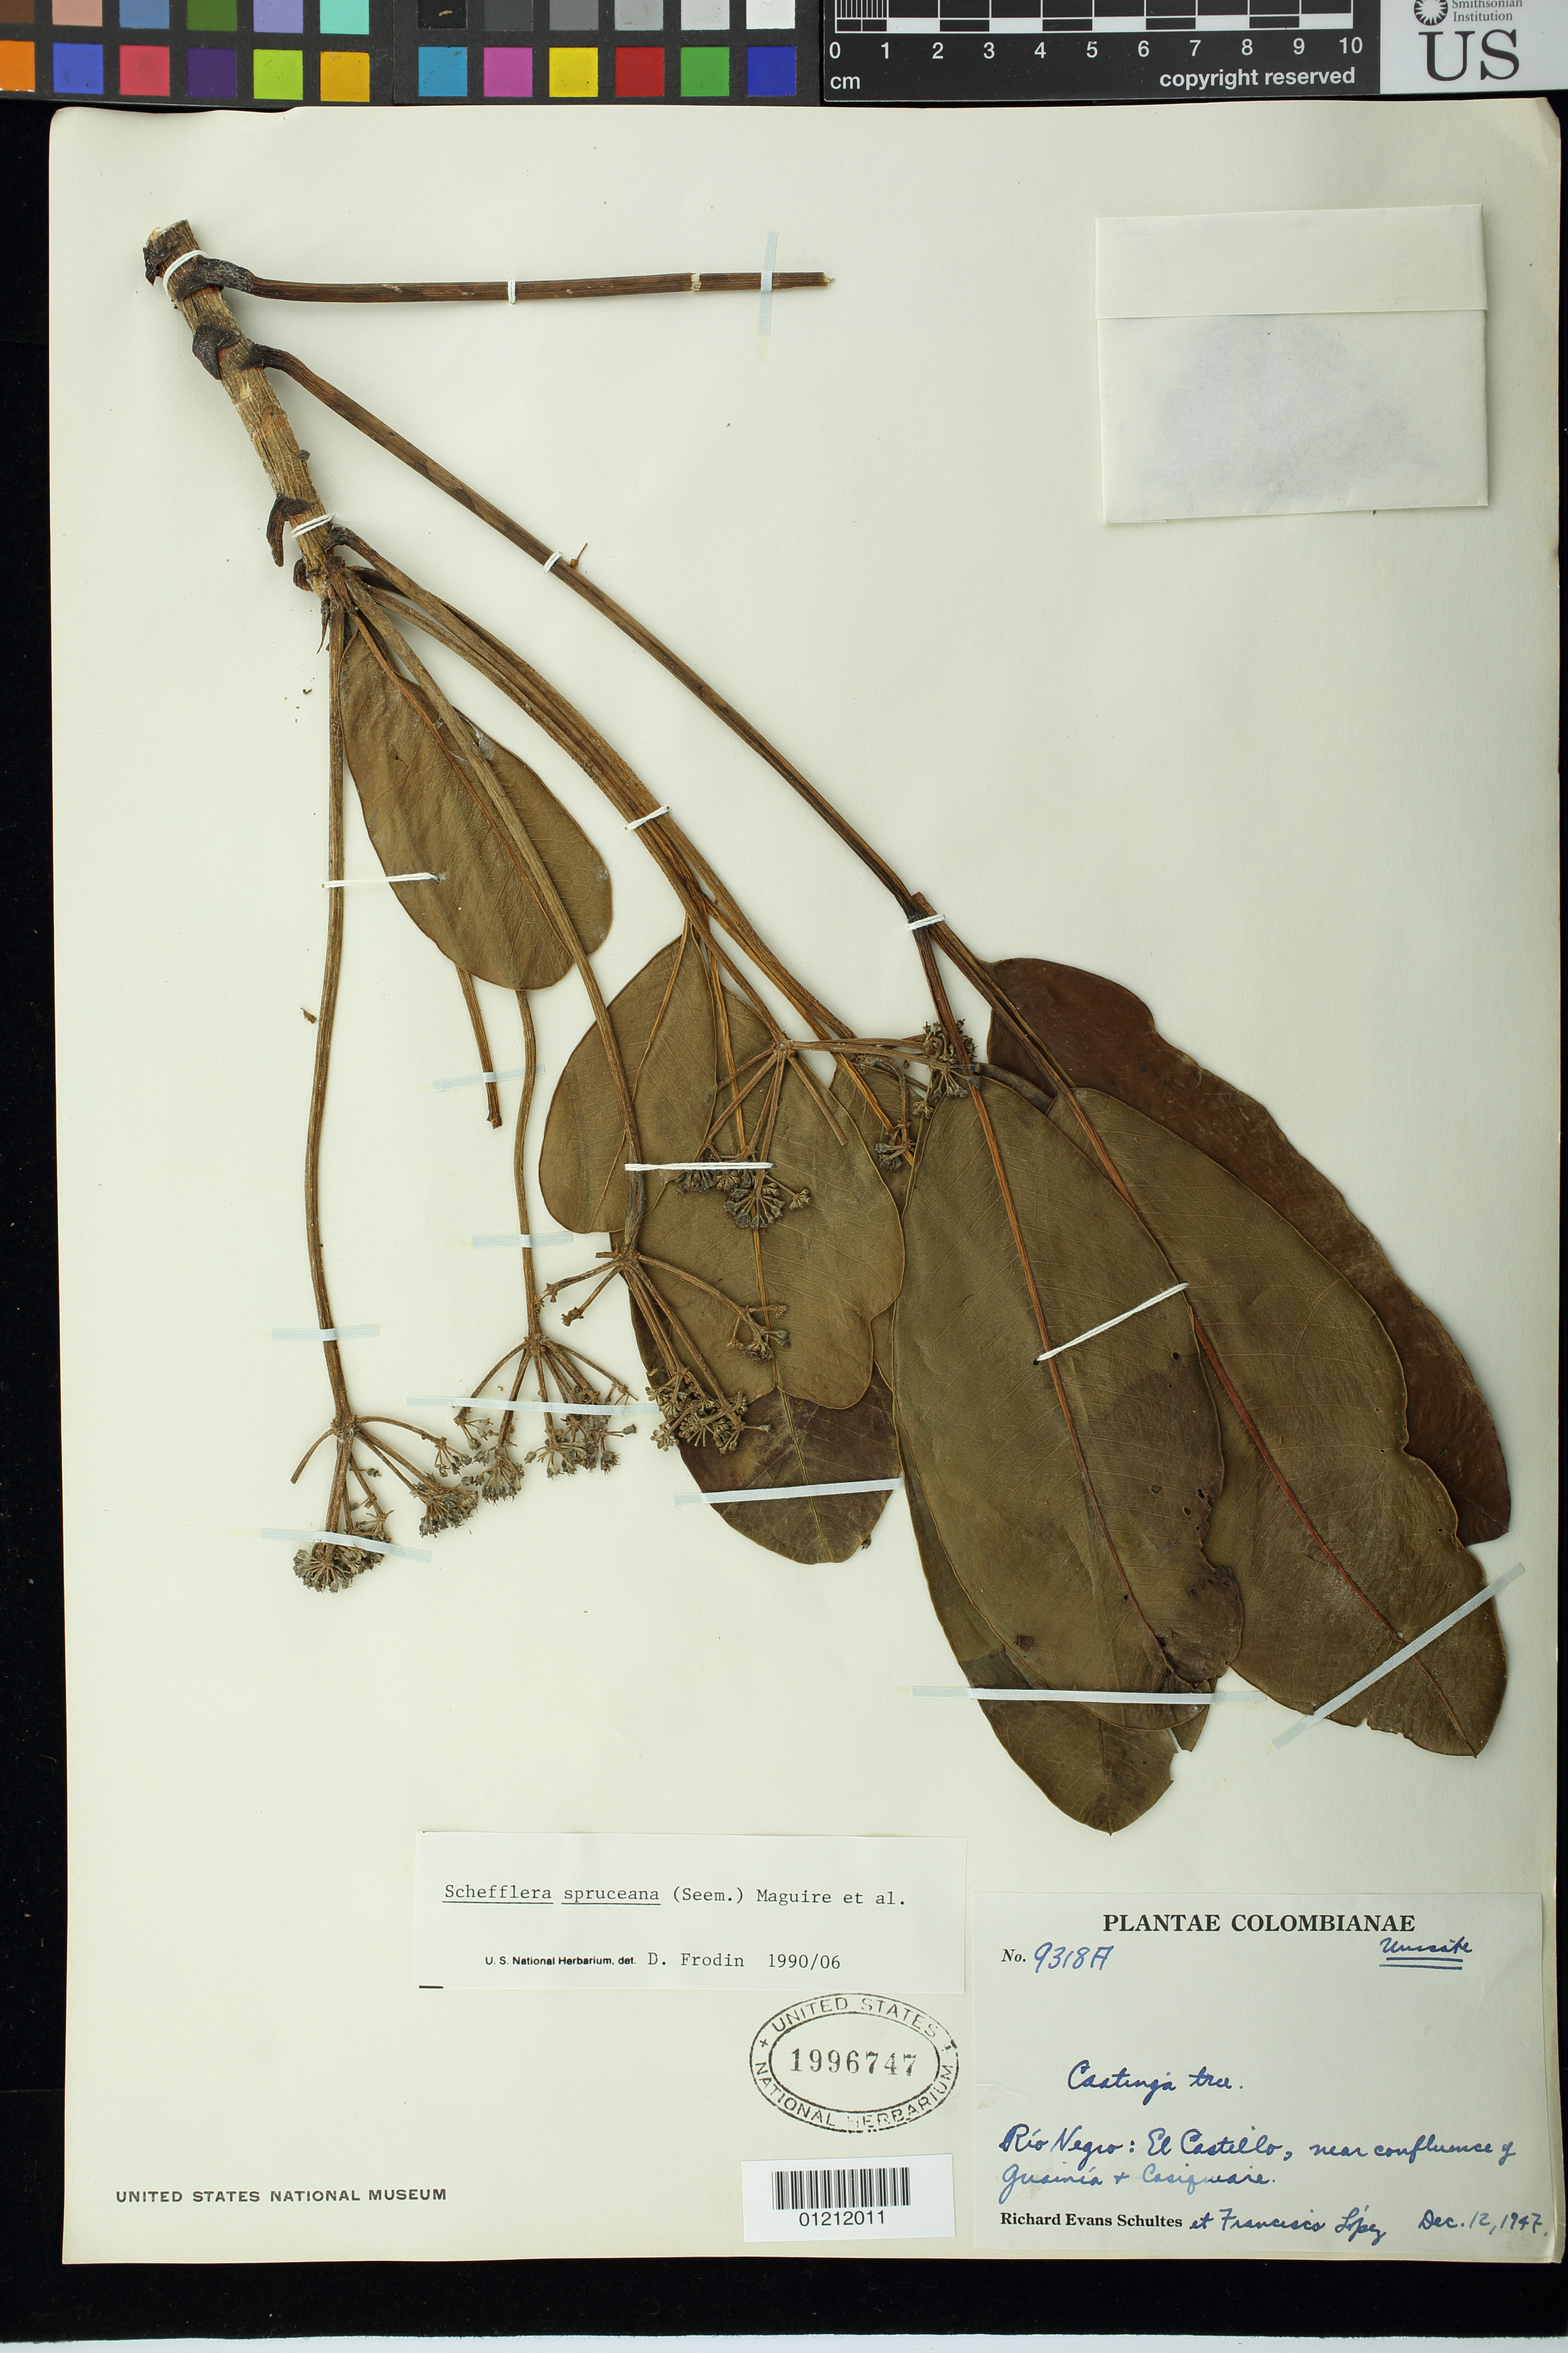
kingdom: Plantae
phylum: Tracheophyta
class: Magnoliopsida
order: Apiales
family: Araliaceae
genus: Schefflera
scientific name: Schefflera spruceana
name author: (Seem.) Maguire et al.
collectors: R. E. Schultes & F. Lopéz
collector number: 9318A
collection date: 1947-12-12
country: Venezuela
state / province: Amazonas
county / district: Maroa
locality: Río Negro: El Castillo, near confluence of Guainia & Casiquiare. Guainía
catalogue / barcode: US 1996747